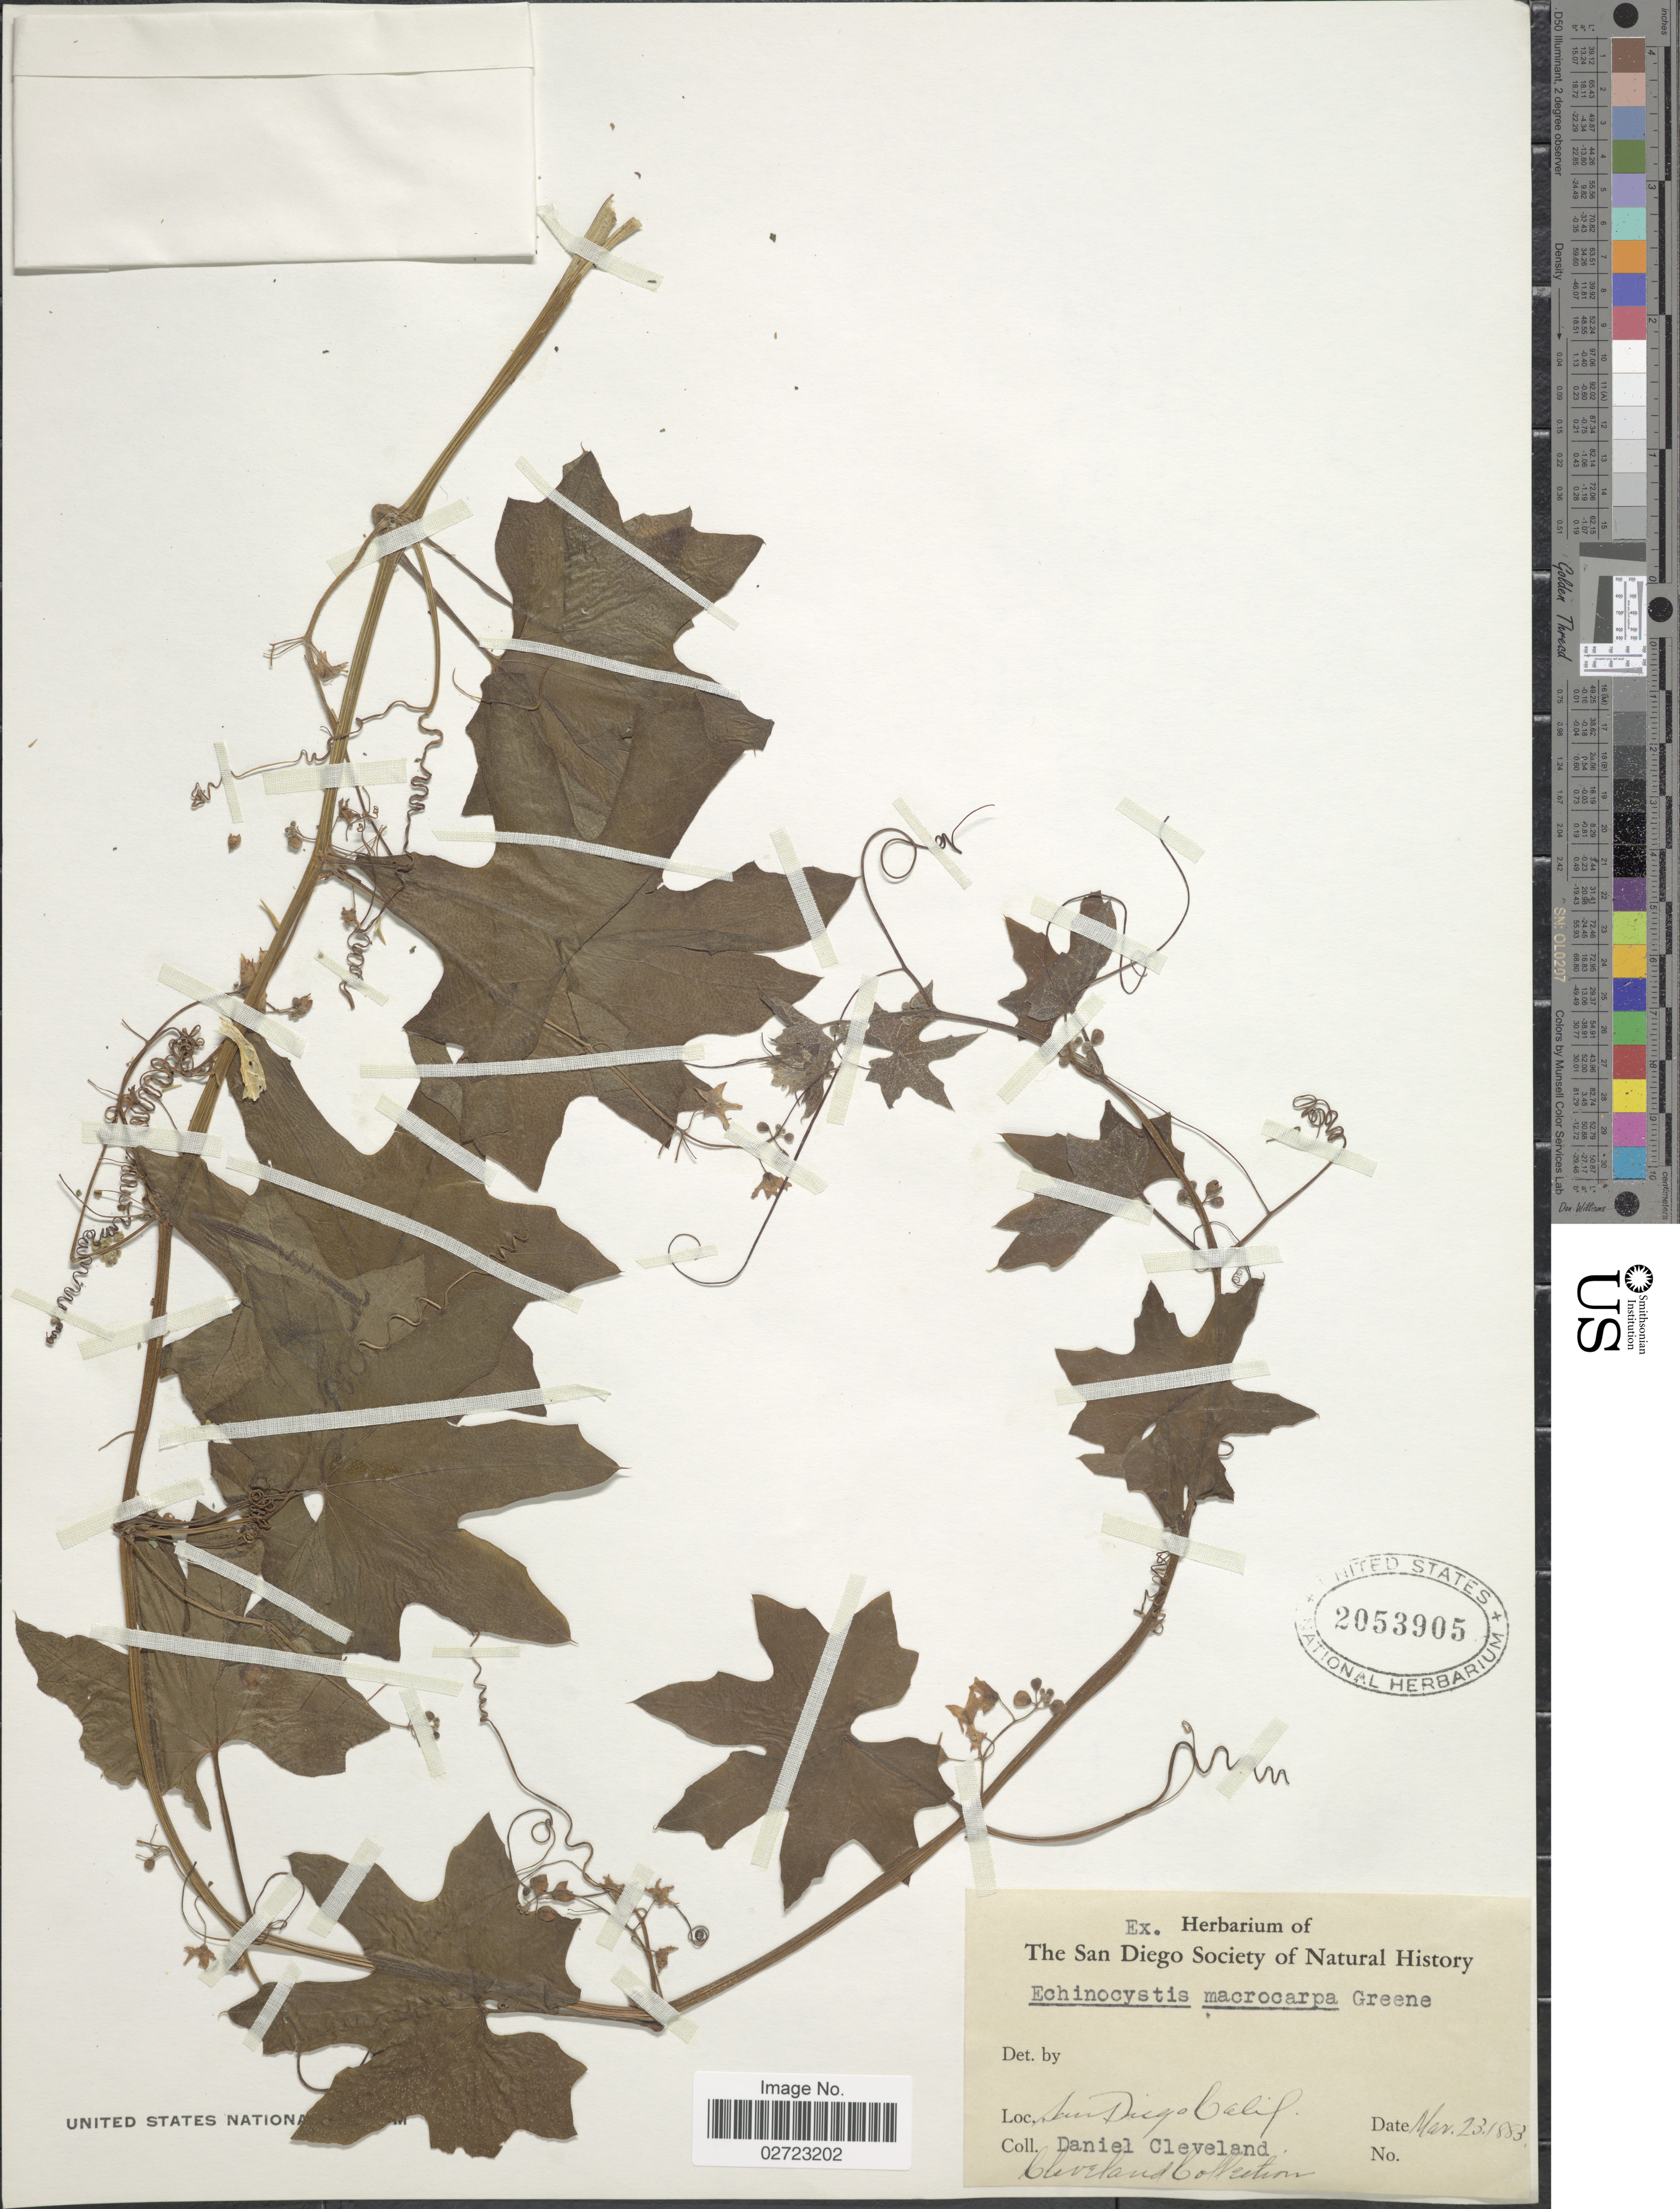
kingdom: Plantae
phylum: Tracheophyta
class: Magnoliopsida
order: Cucurbitales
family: Cucurbitaceae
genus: Marah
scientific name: Marah macrocarpa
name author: (Greene) Greene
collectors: D. Cleveland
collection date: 1883-03-23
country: United States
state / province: California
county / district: San Diego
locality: San Diego.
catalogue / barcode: US 2053905